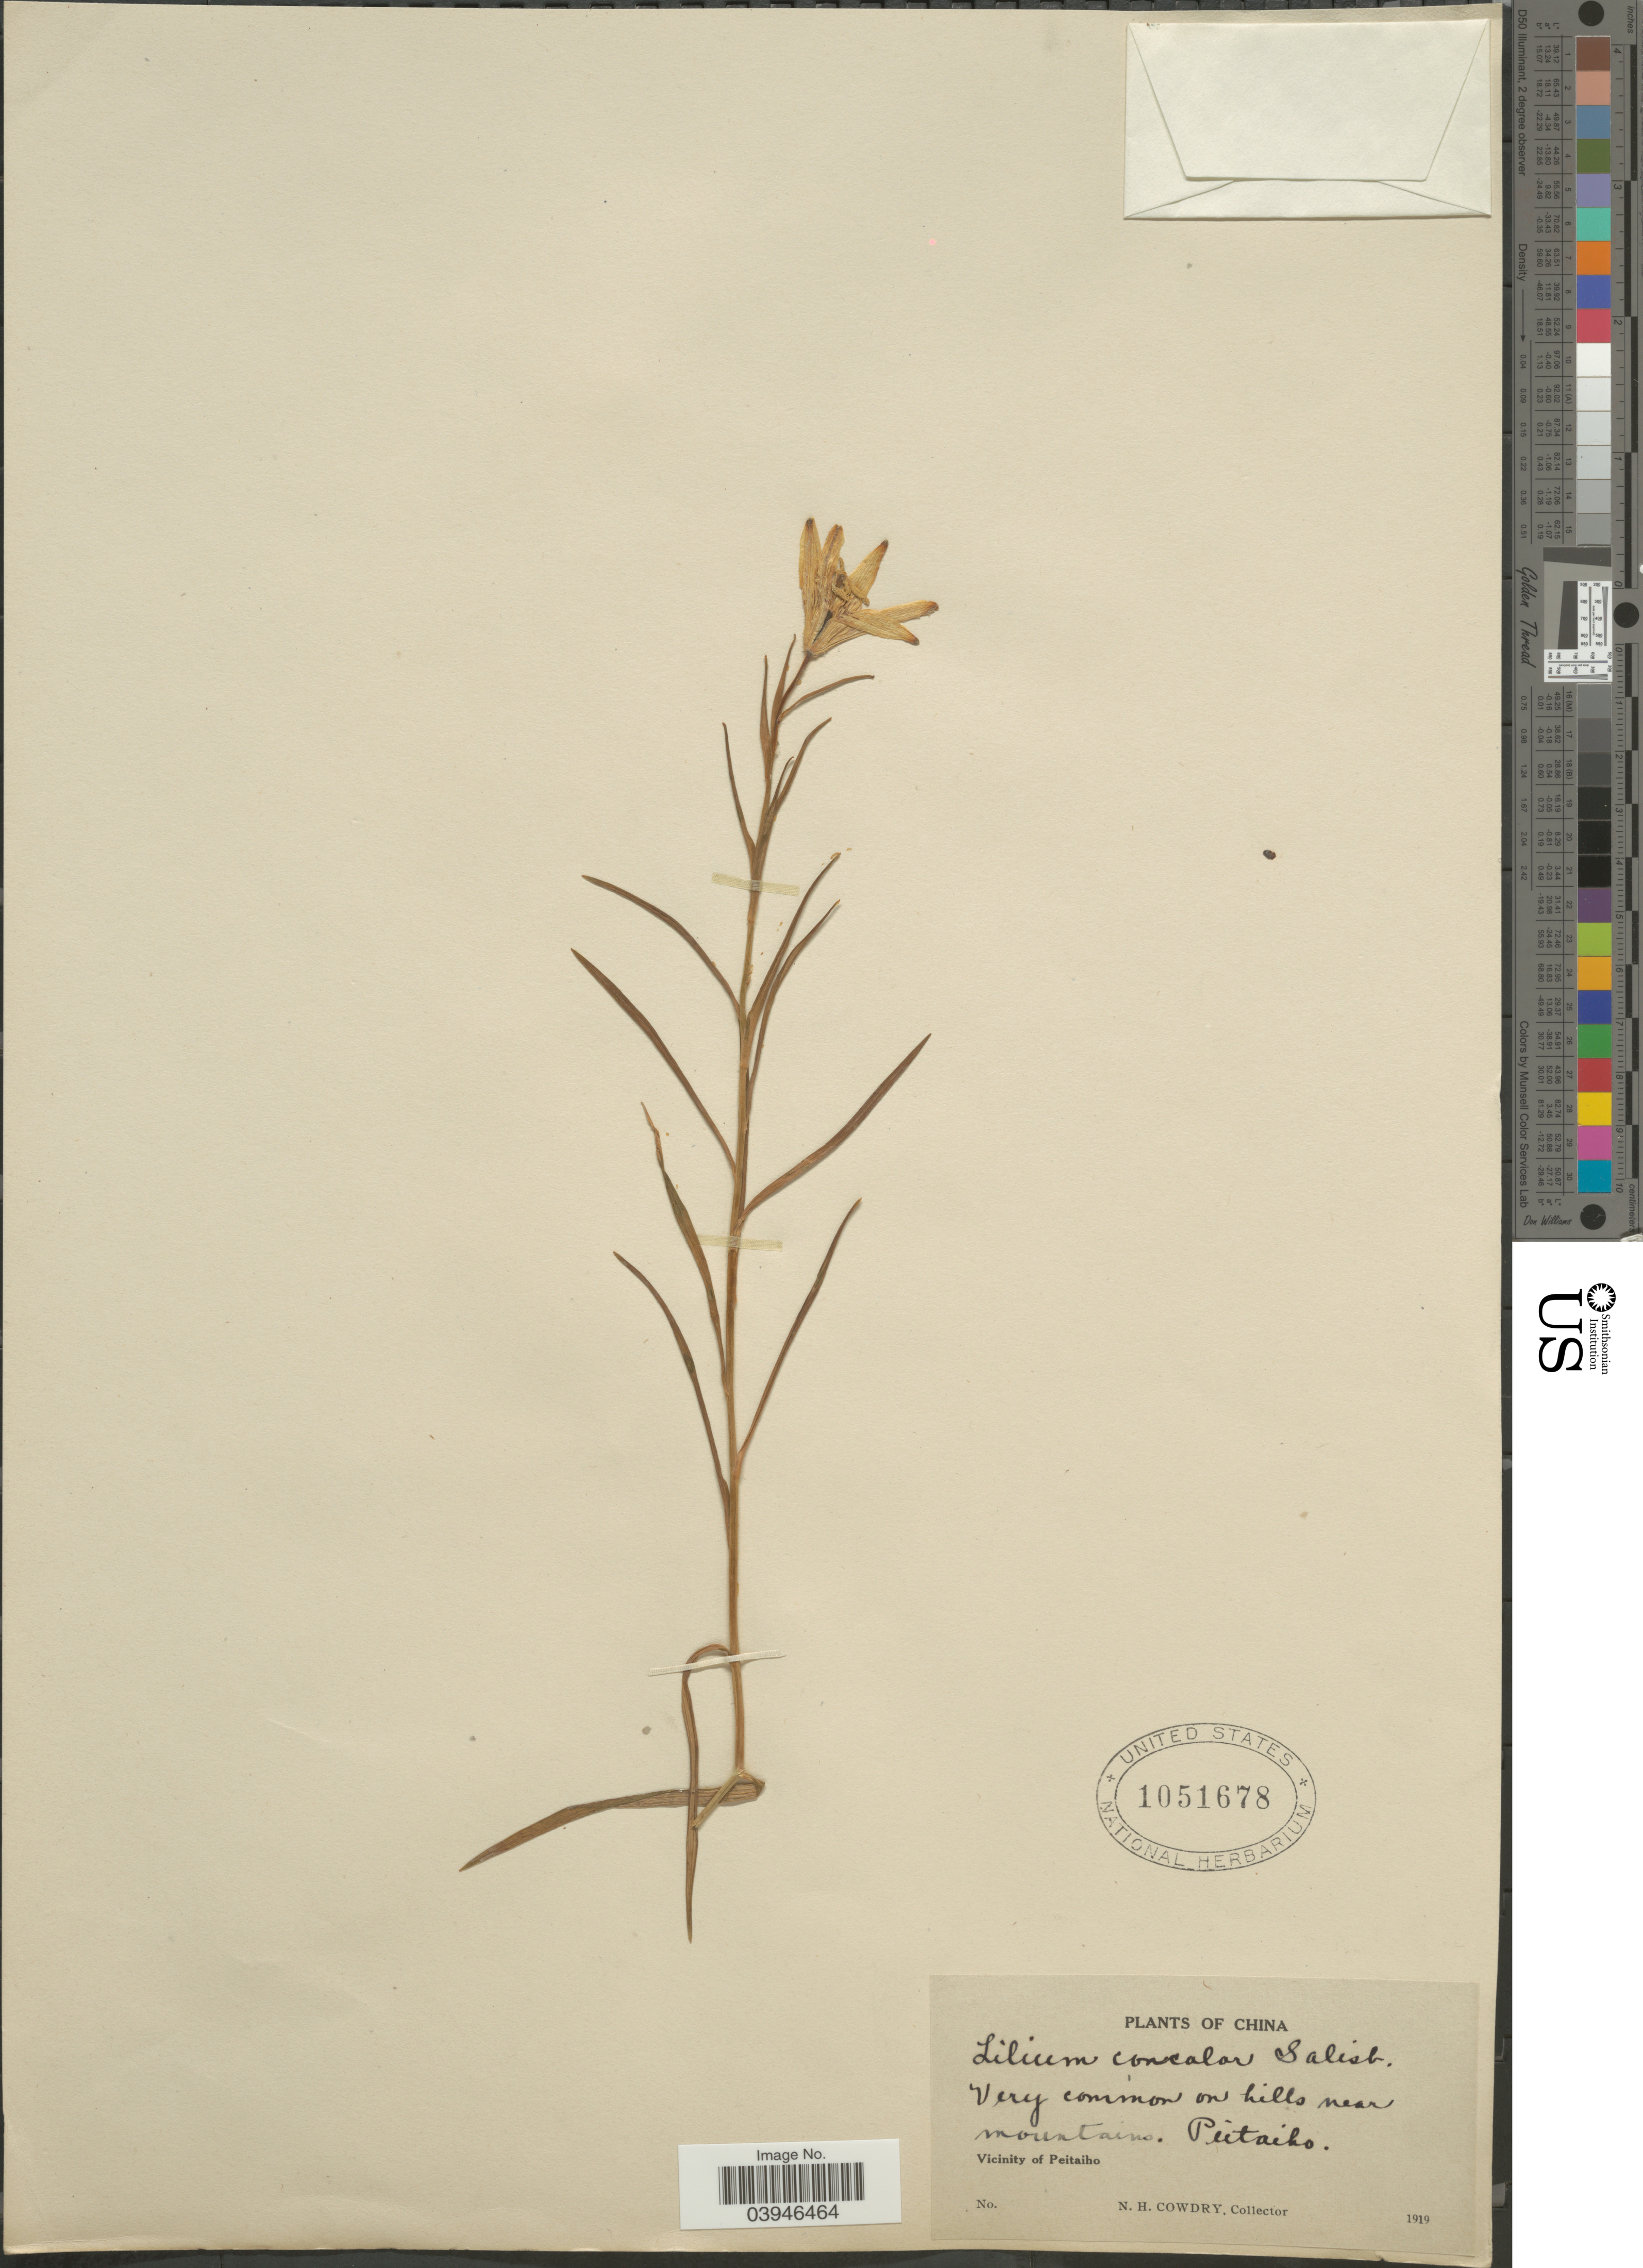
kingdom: Plantae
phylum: Tracheophyta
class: Liliopsida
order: Liliales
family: Liliaceae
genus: Lilium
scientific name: Lilium concolor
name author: Salisb.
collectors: N. H. Cowdry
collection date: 1919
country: China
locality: Very common on hills near mountains. Peitaiho. Vicinity of Peitaiho.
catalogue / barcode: US 1051678